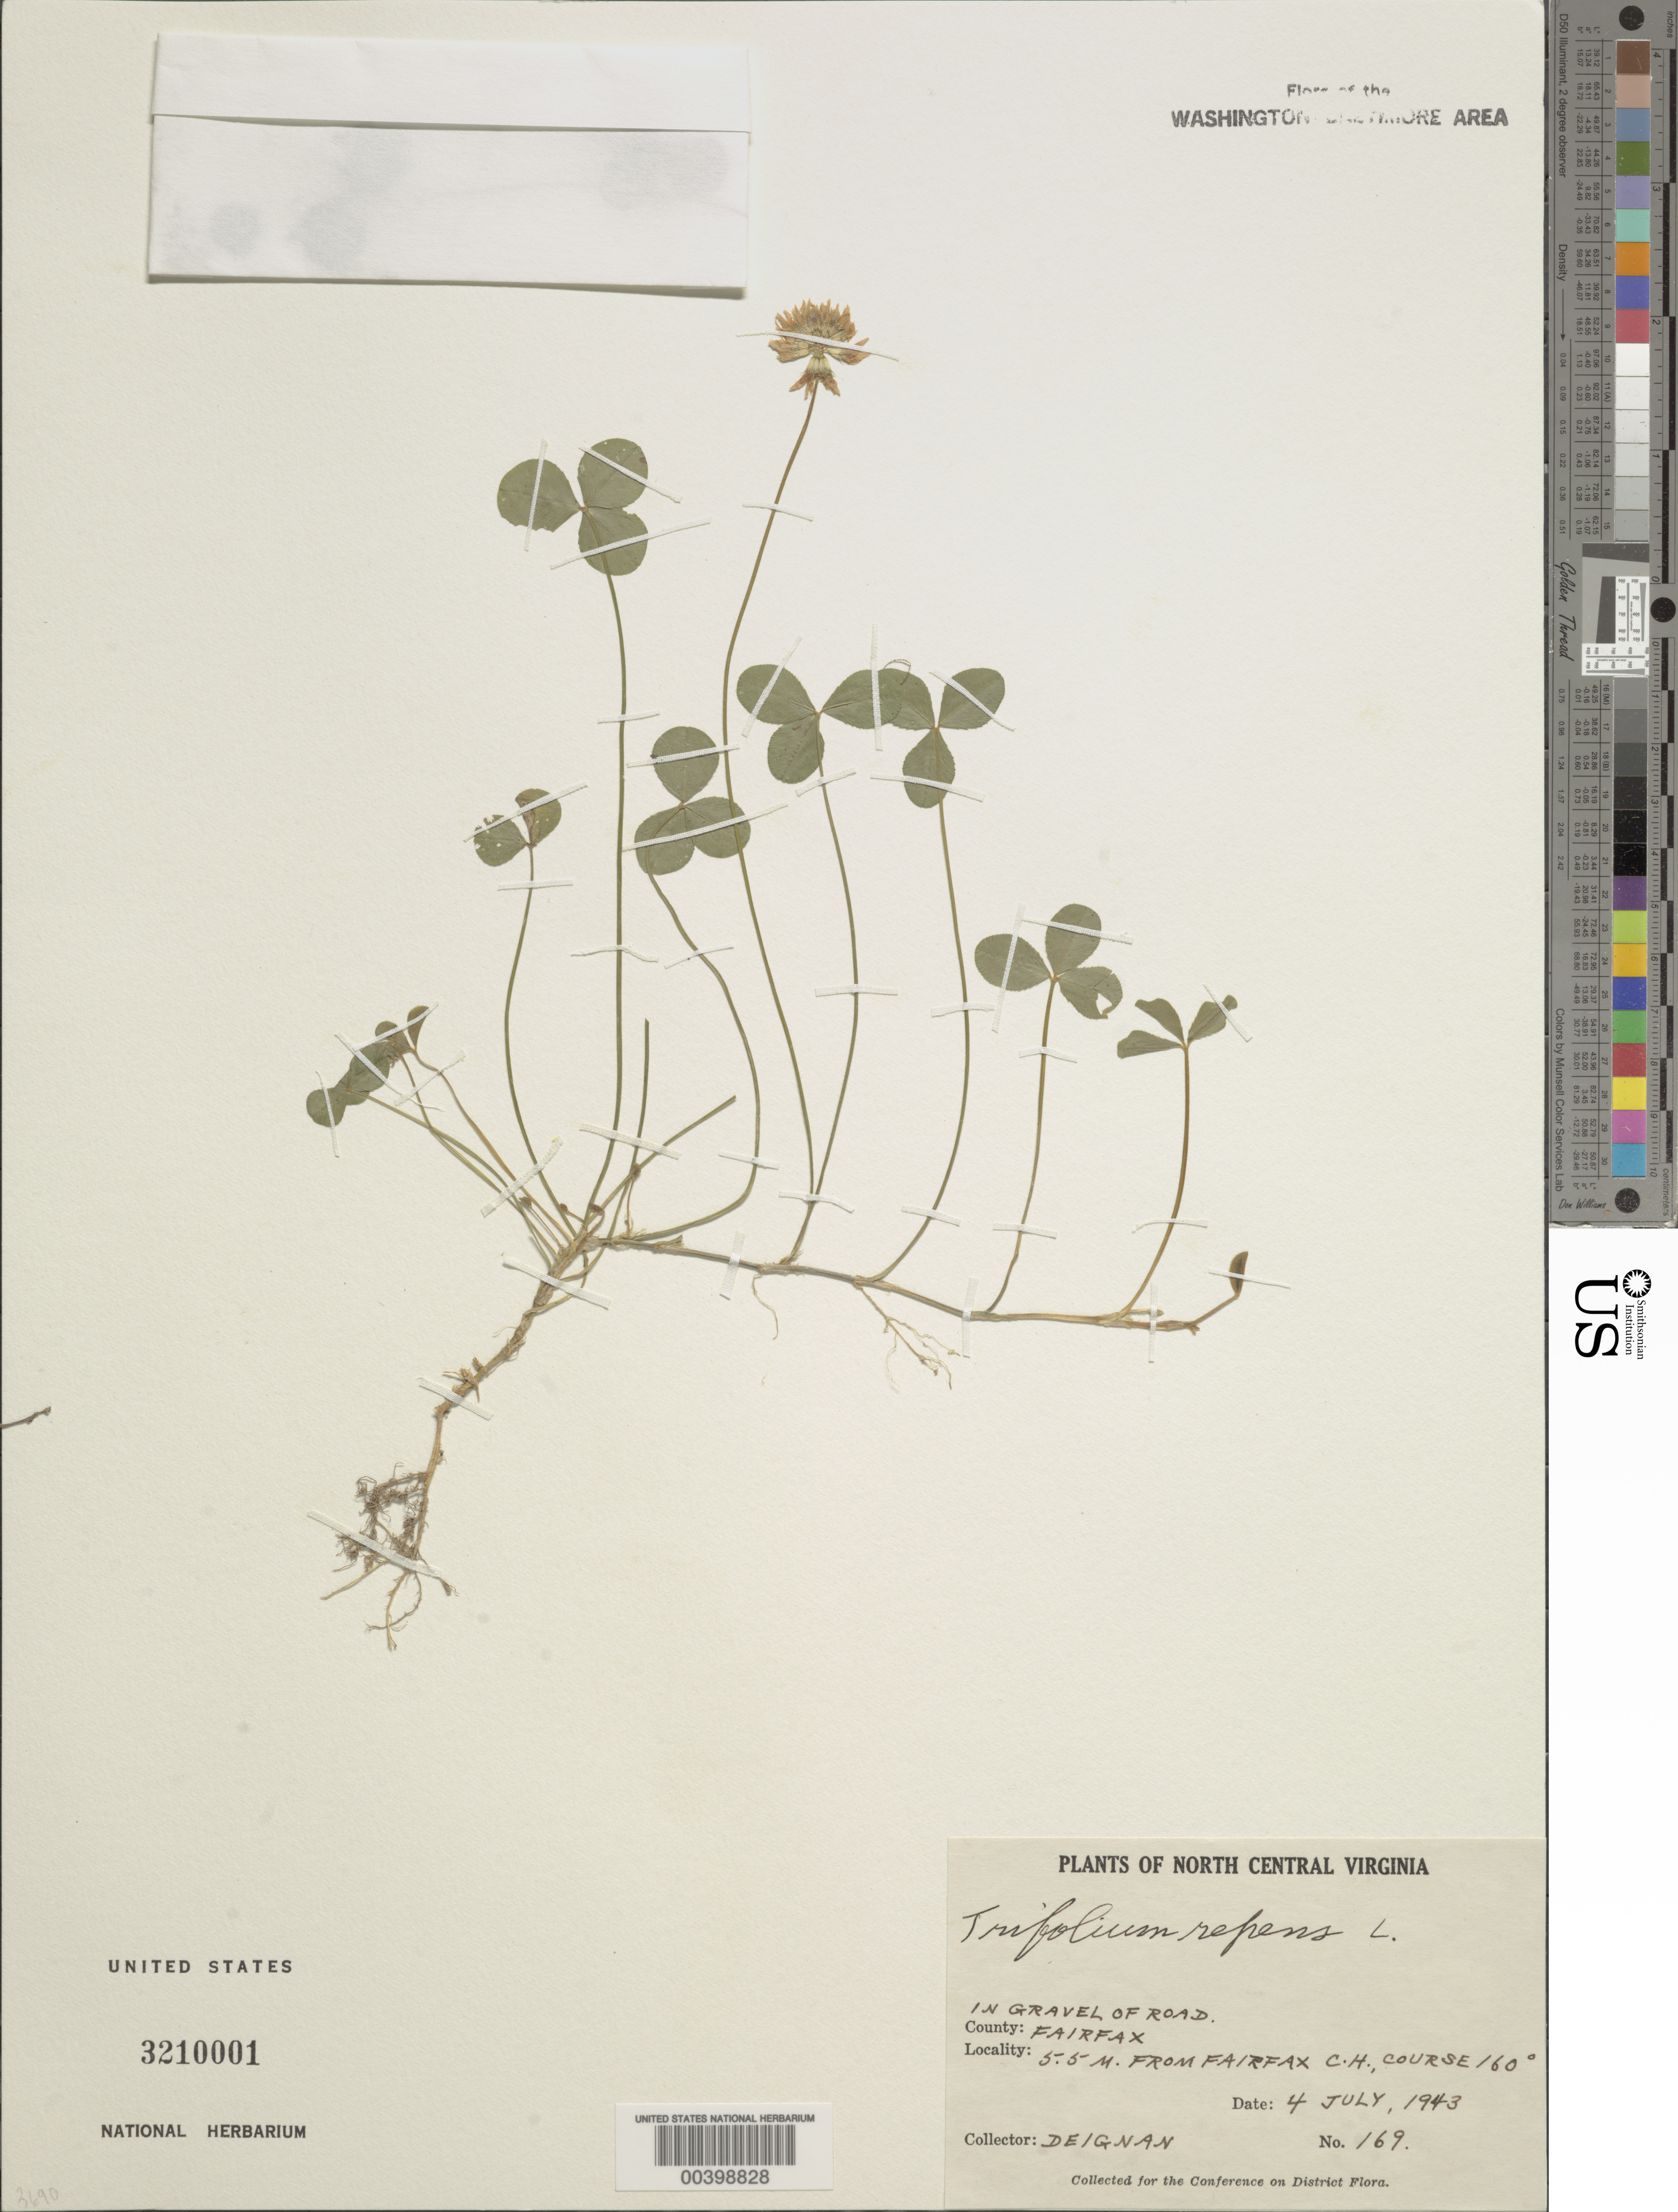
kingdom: Plantae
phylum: Tracheophyta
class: Magnoliopsida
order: Fabales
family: Fabaceae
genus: Trifolium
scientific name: Trifolium repens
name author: L.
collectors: H. Deignan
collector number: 1529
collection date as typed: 27 May 1950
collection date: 1950-05-27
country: United States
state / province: Virginia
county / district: Fairfax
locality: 5.5 mi. from Fairfax County Court House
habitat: In gravel of road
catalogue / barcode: US 3210001